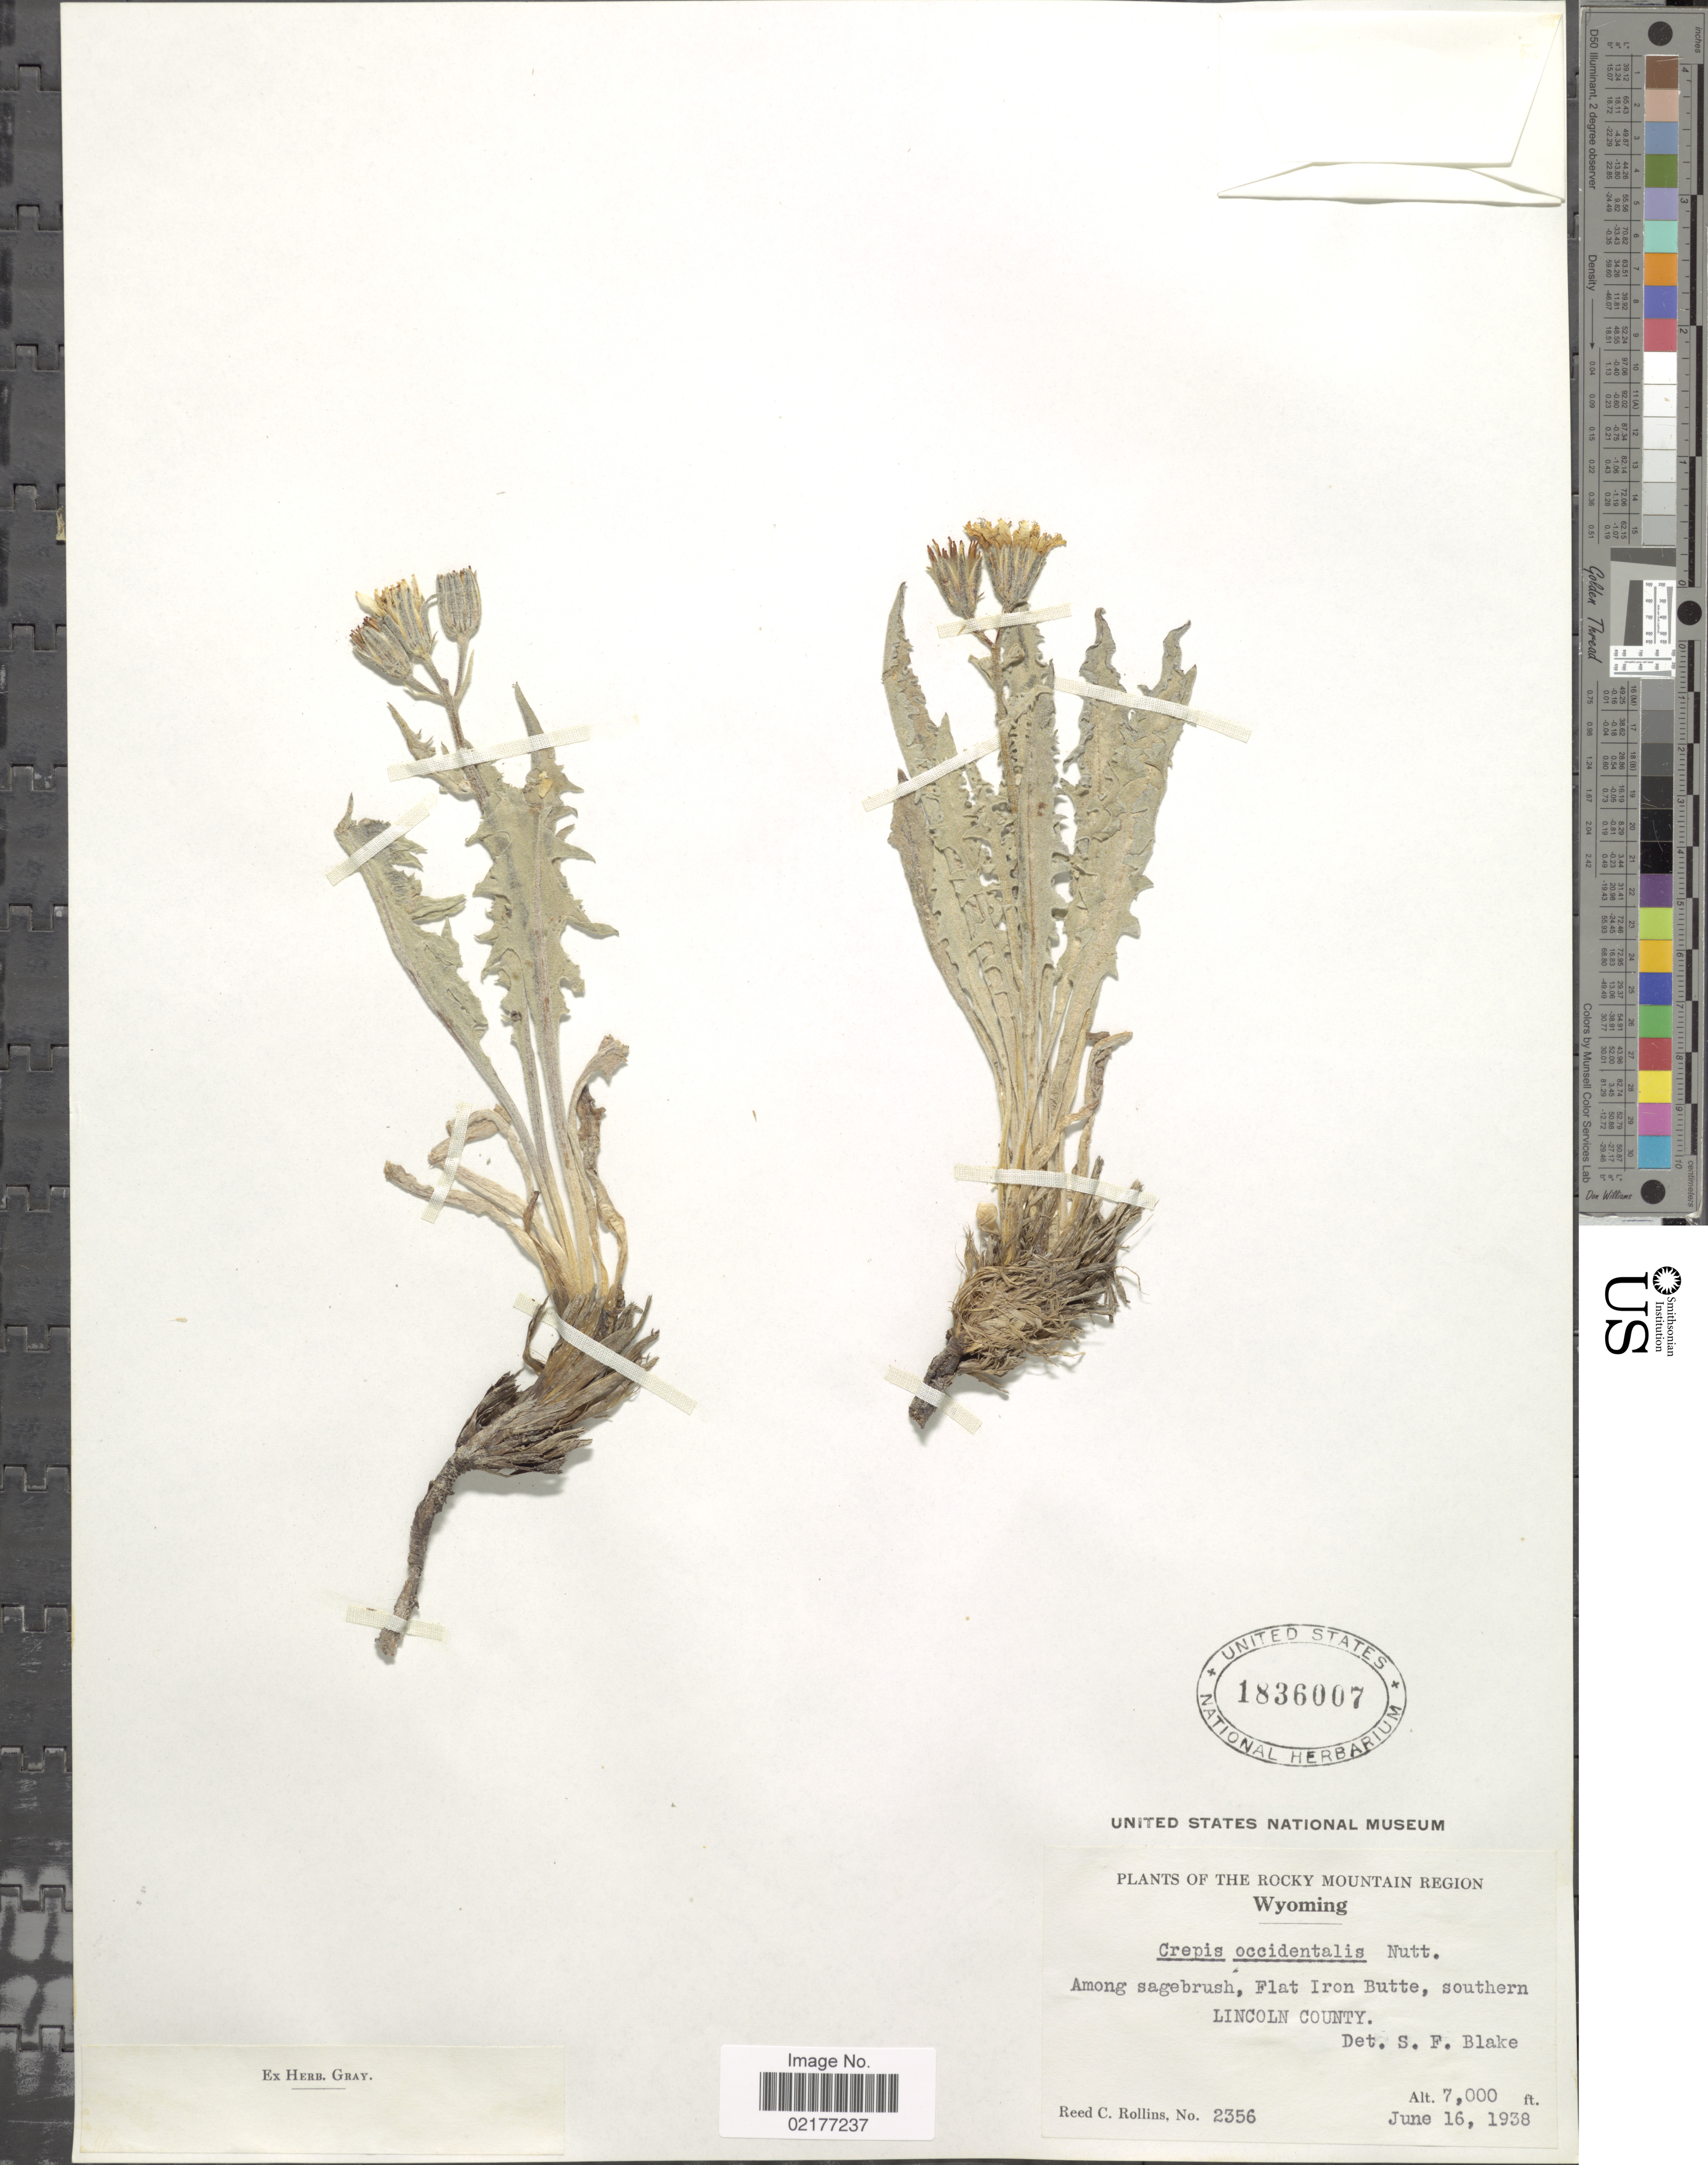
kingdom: Plantae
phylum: Tracheophyta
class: Magnoliopsida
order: Asterales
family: Asteraceae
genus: Crepis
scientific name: Crepis occidentalis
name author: Nutt.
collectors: R. C. Rollins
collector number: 2356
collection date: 1938-06-16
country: United States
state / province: Wyoming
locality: The Rocky Mountain Region, Flat Iron Butte, southern, Lincoln County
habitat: among sagebrush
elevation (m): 2134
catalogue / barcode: US 1836007